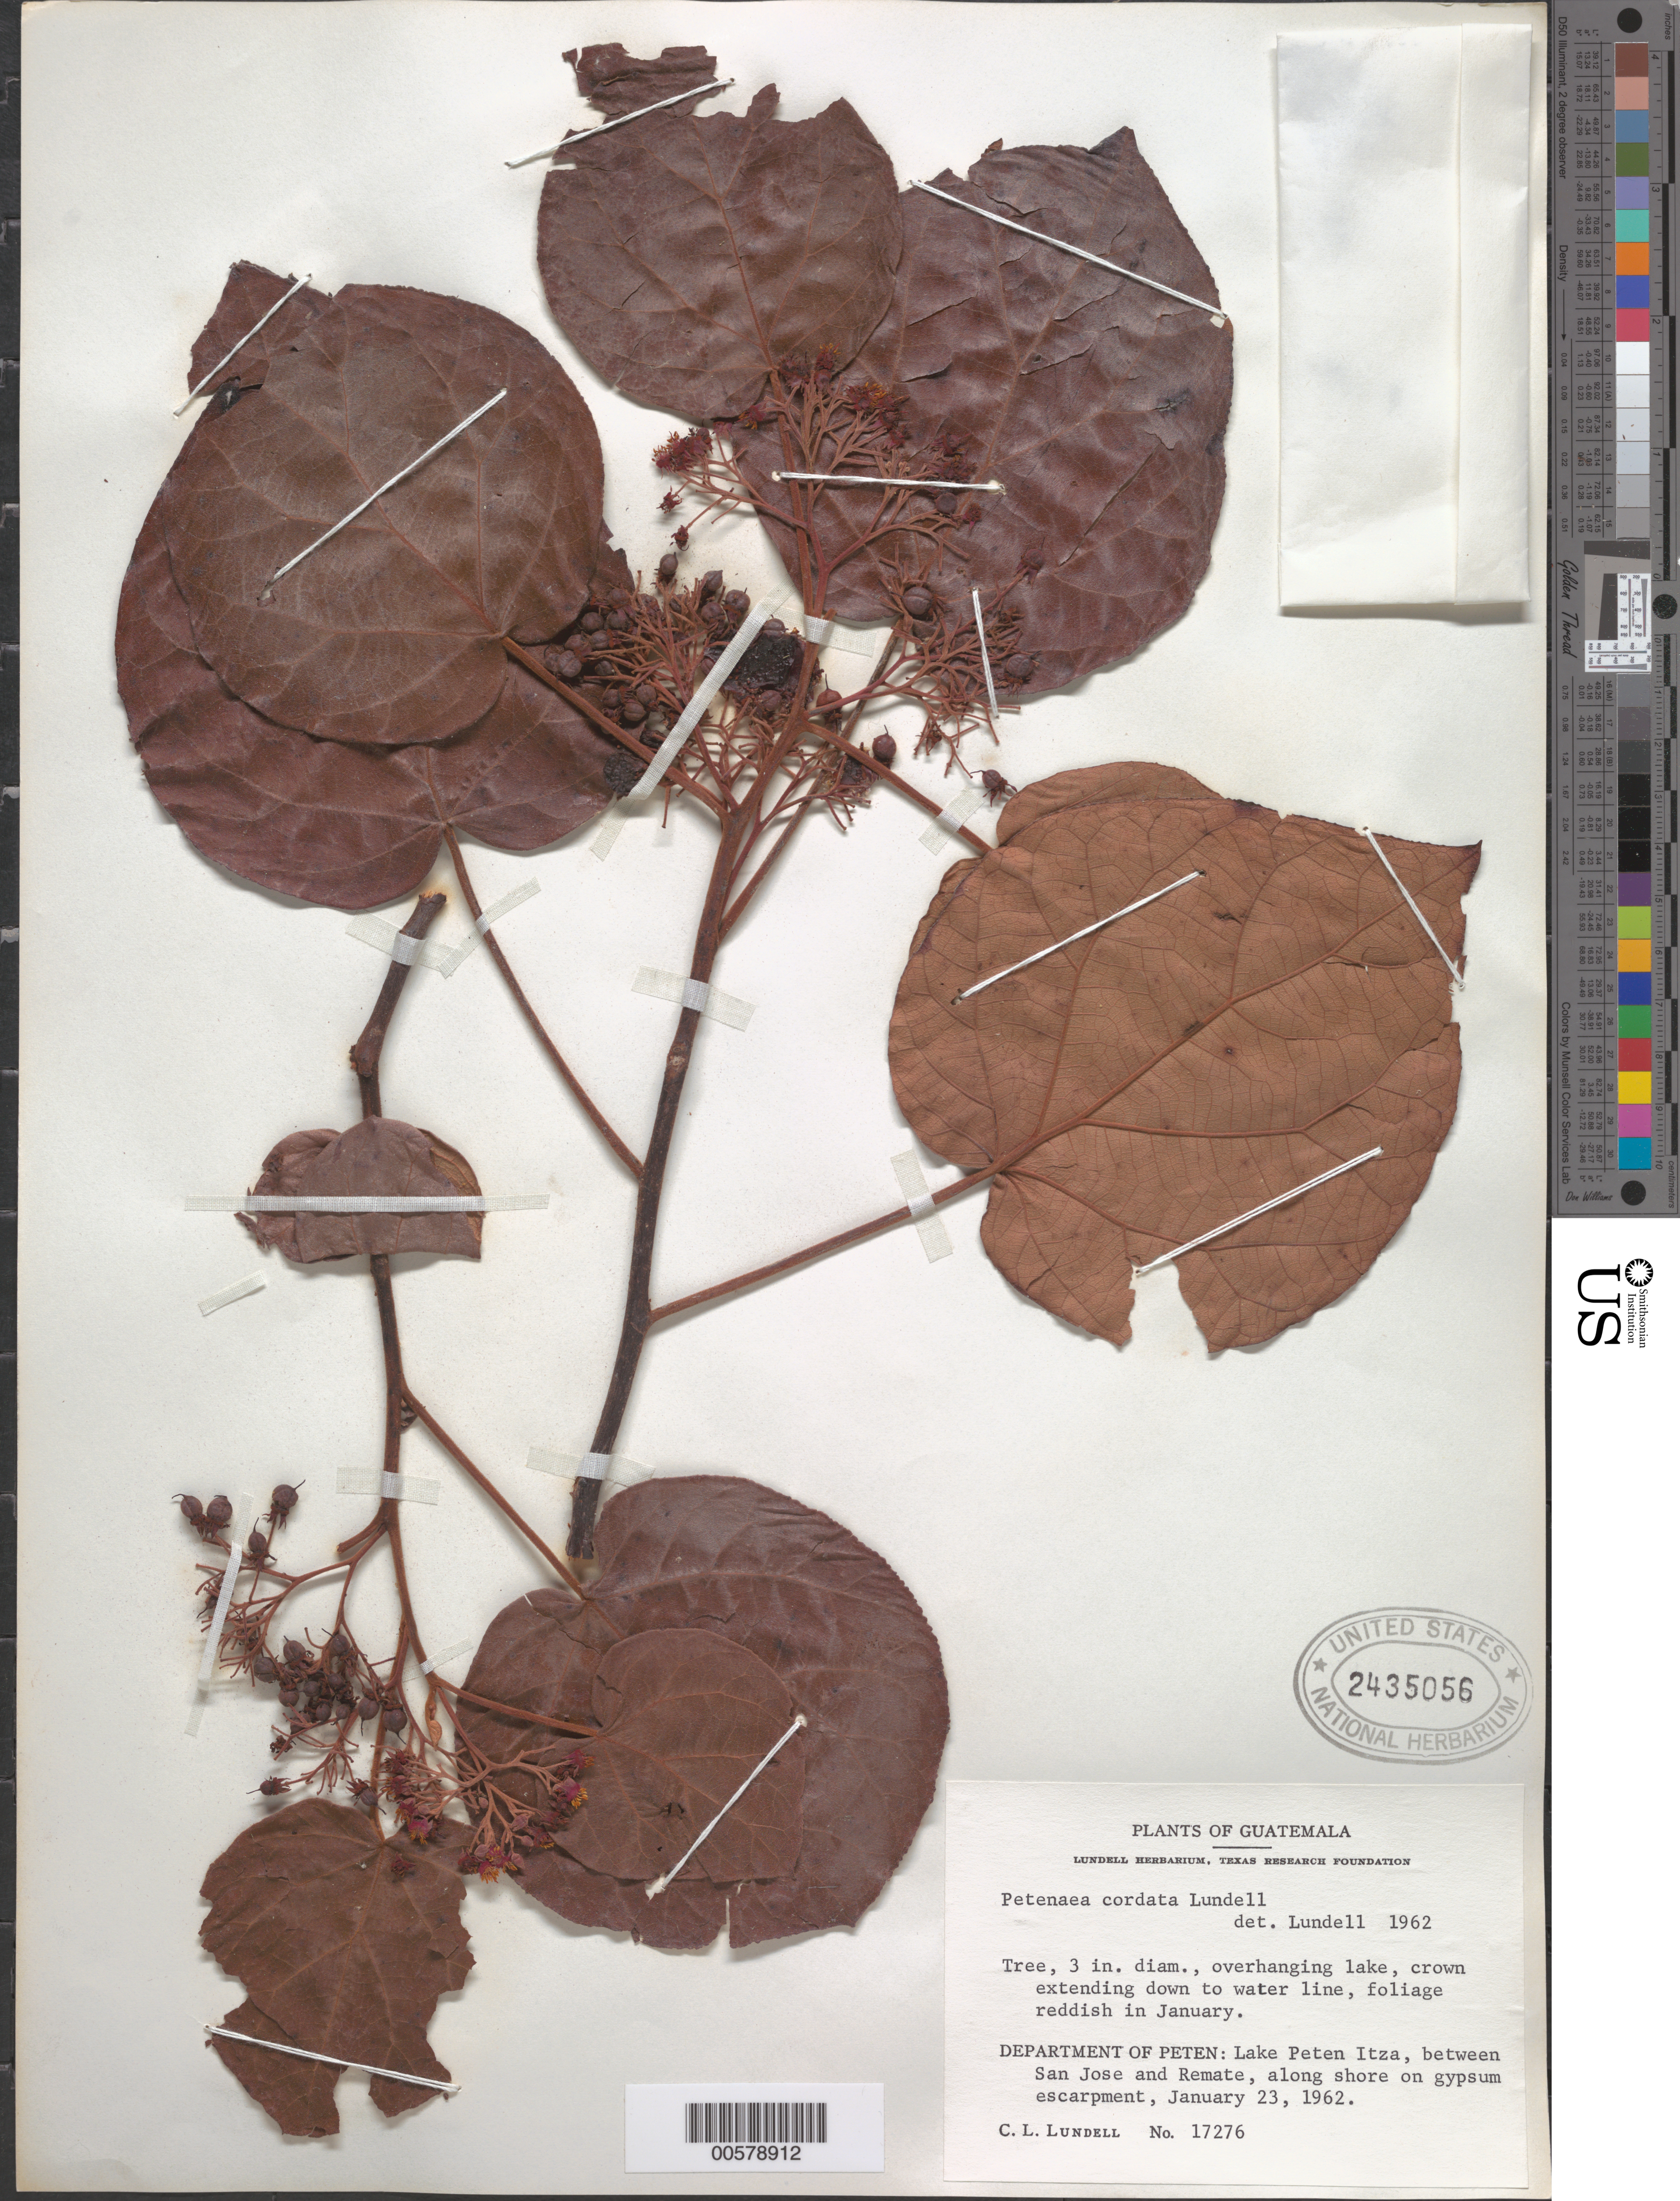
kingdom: Plantae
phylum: Tracheophyta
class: Magnoliopsida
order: Huerteales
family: Petenaeaceae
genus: Petenaea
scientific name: Petenaea cordata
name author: Lundell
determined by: Lundell, --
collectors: C. L. Lundell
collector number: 17276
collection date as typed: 23 Jan 1962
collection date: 1962-01-23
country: Guatemala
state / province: El Petén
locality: Lake Petèn-Itza, between San Jose and Remate, along shore at gypsum escarpment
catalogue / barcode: US 2435056